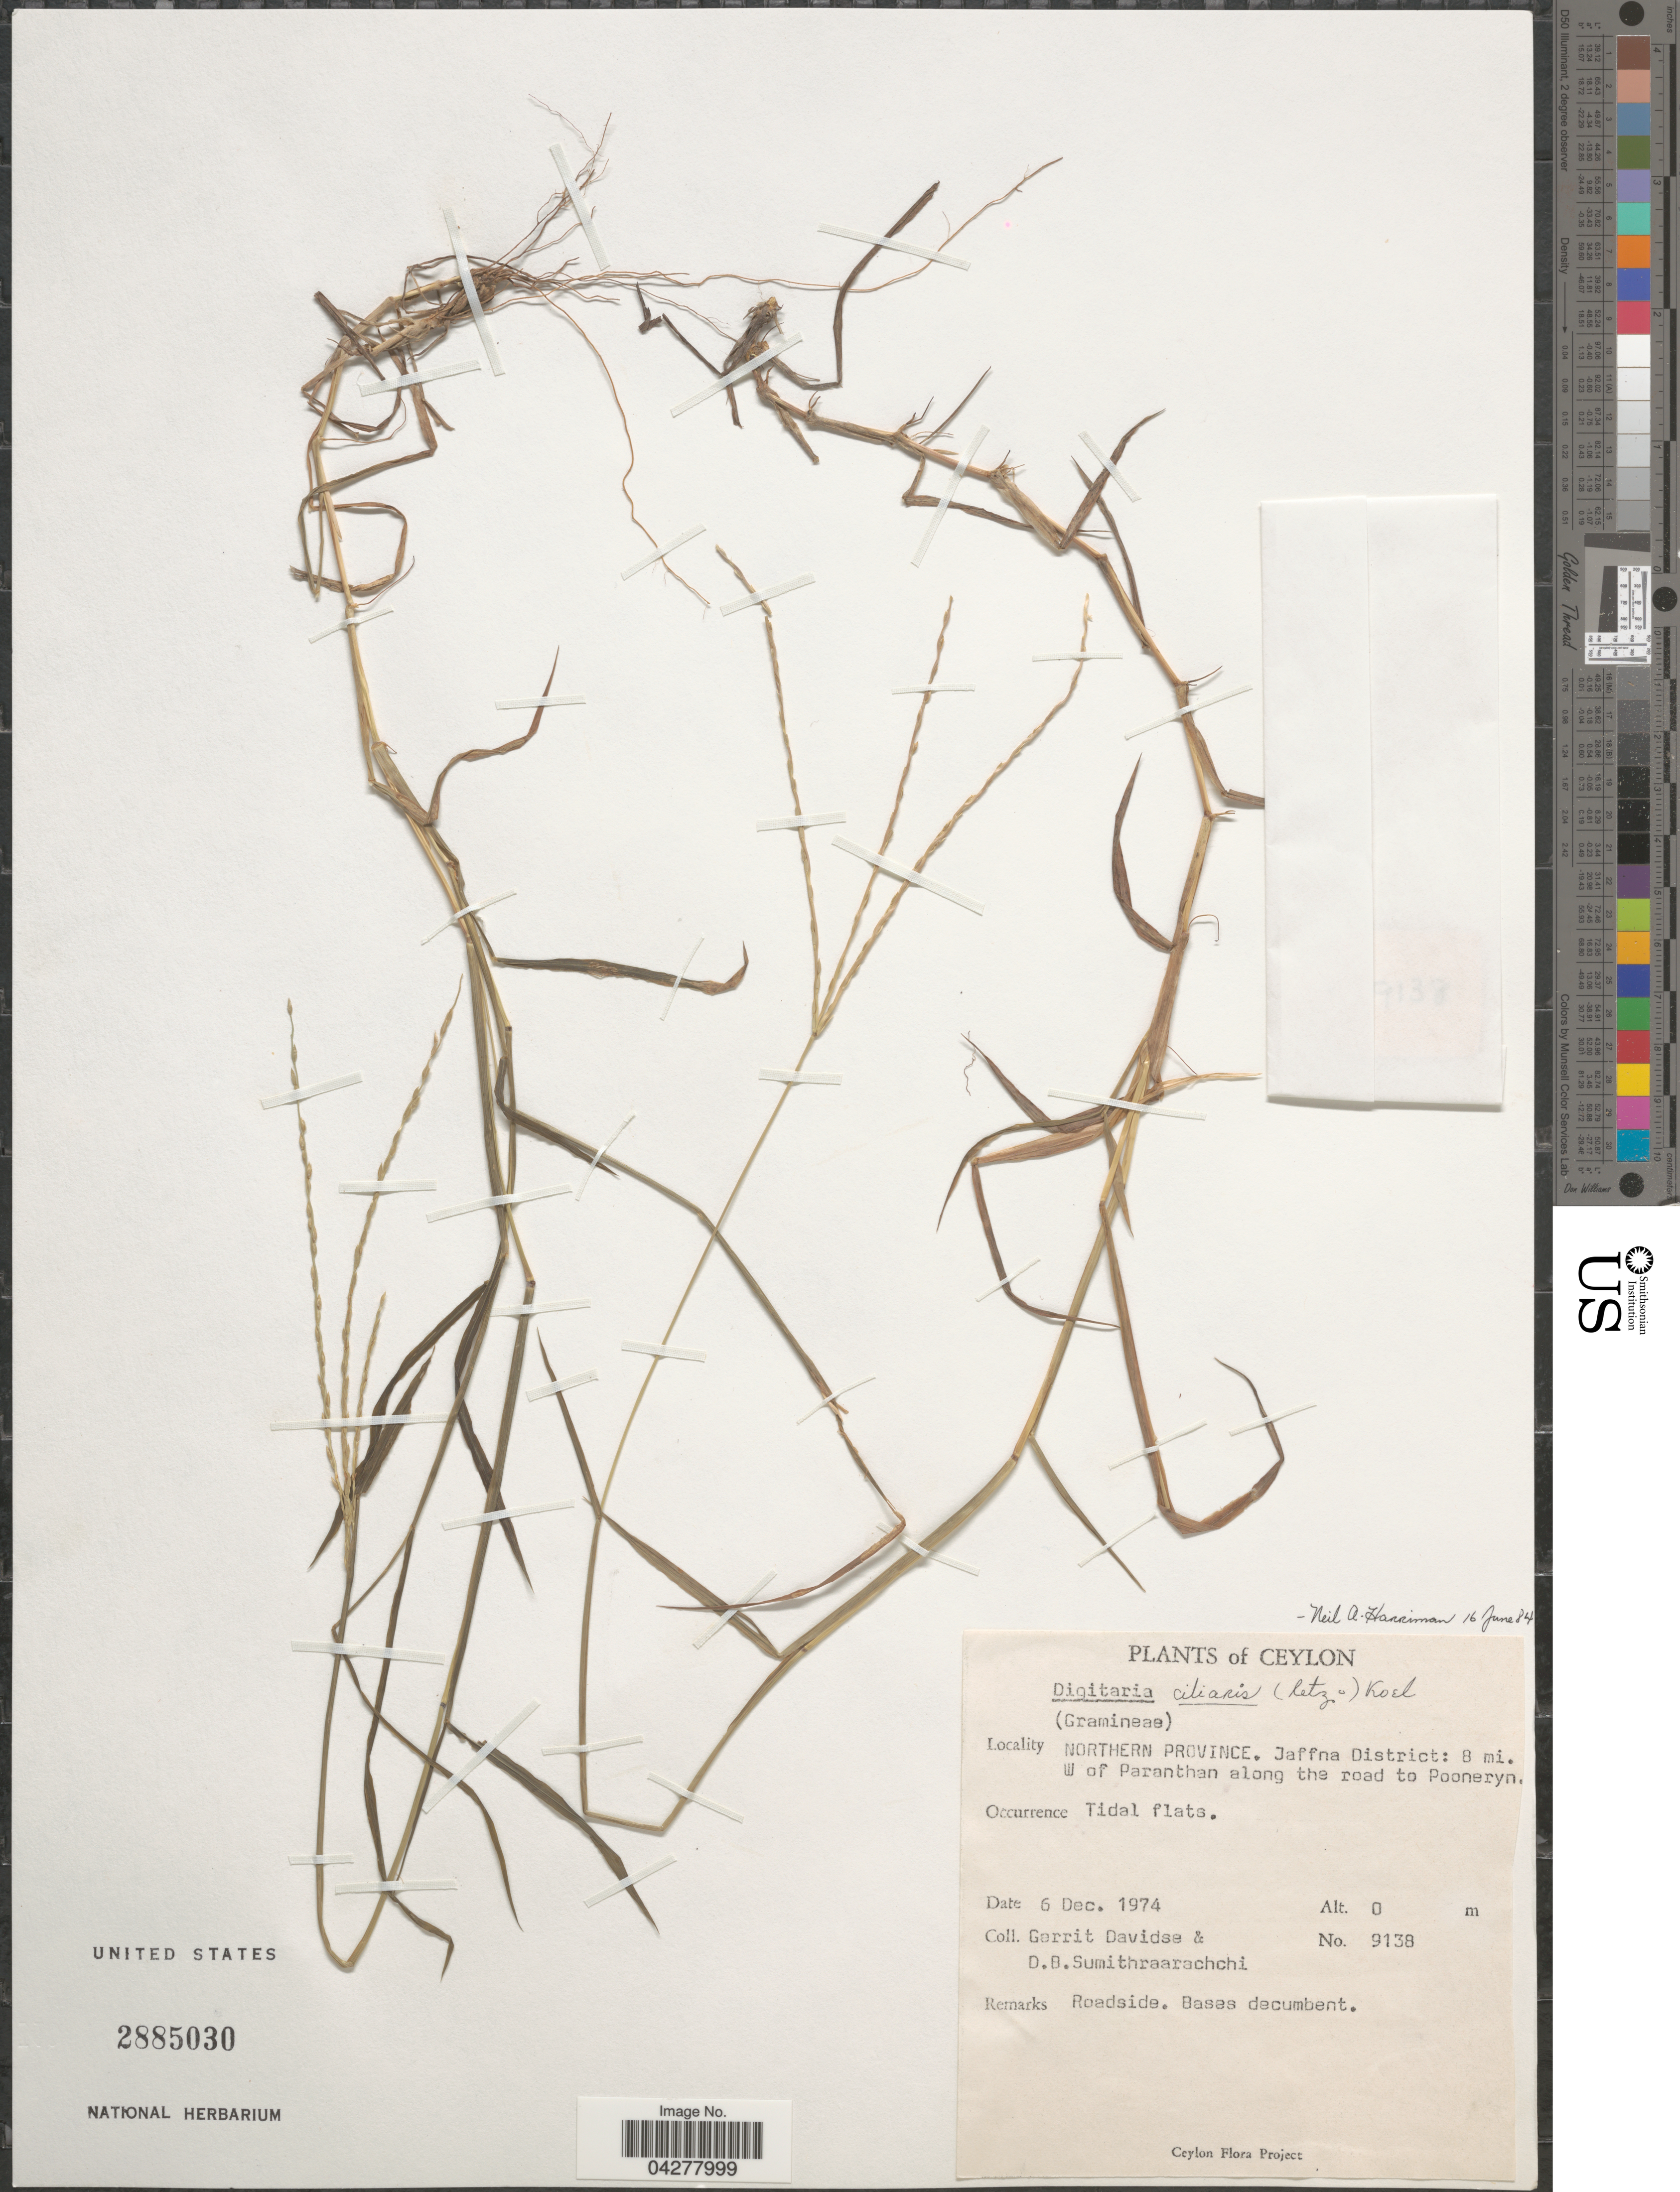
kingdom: Plantae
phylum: Tracheophyta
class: Liliopsida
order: Poales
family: Poaceae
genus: Digitaria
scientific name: Digitaria ciliaris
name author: (Retz.) Koeler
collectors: G. Davidse & D. B. Sumithraarachchi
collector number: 9138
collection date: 1974-12-06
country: Sri Lanka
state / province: Northern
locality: Ceylon. Jaffna District: 8 mi. W of Paranthan along the road to Pooneryn.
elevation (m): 0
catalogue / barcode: US 2885030